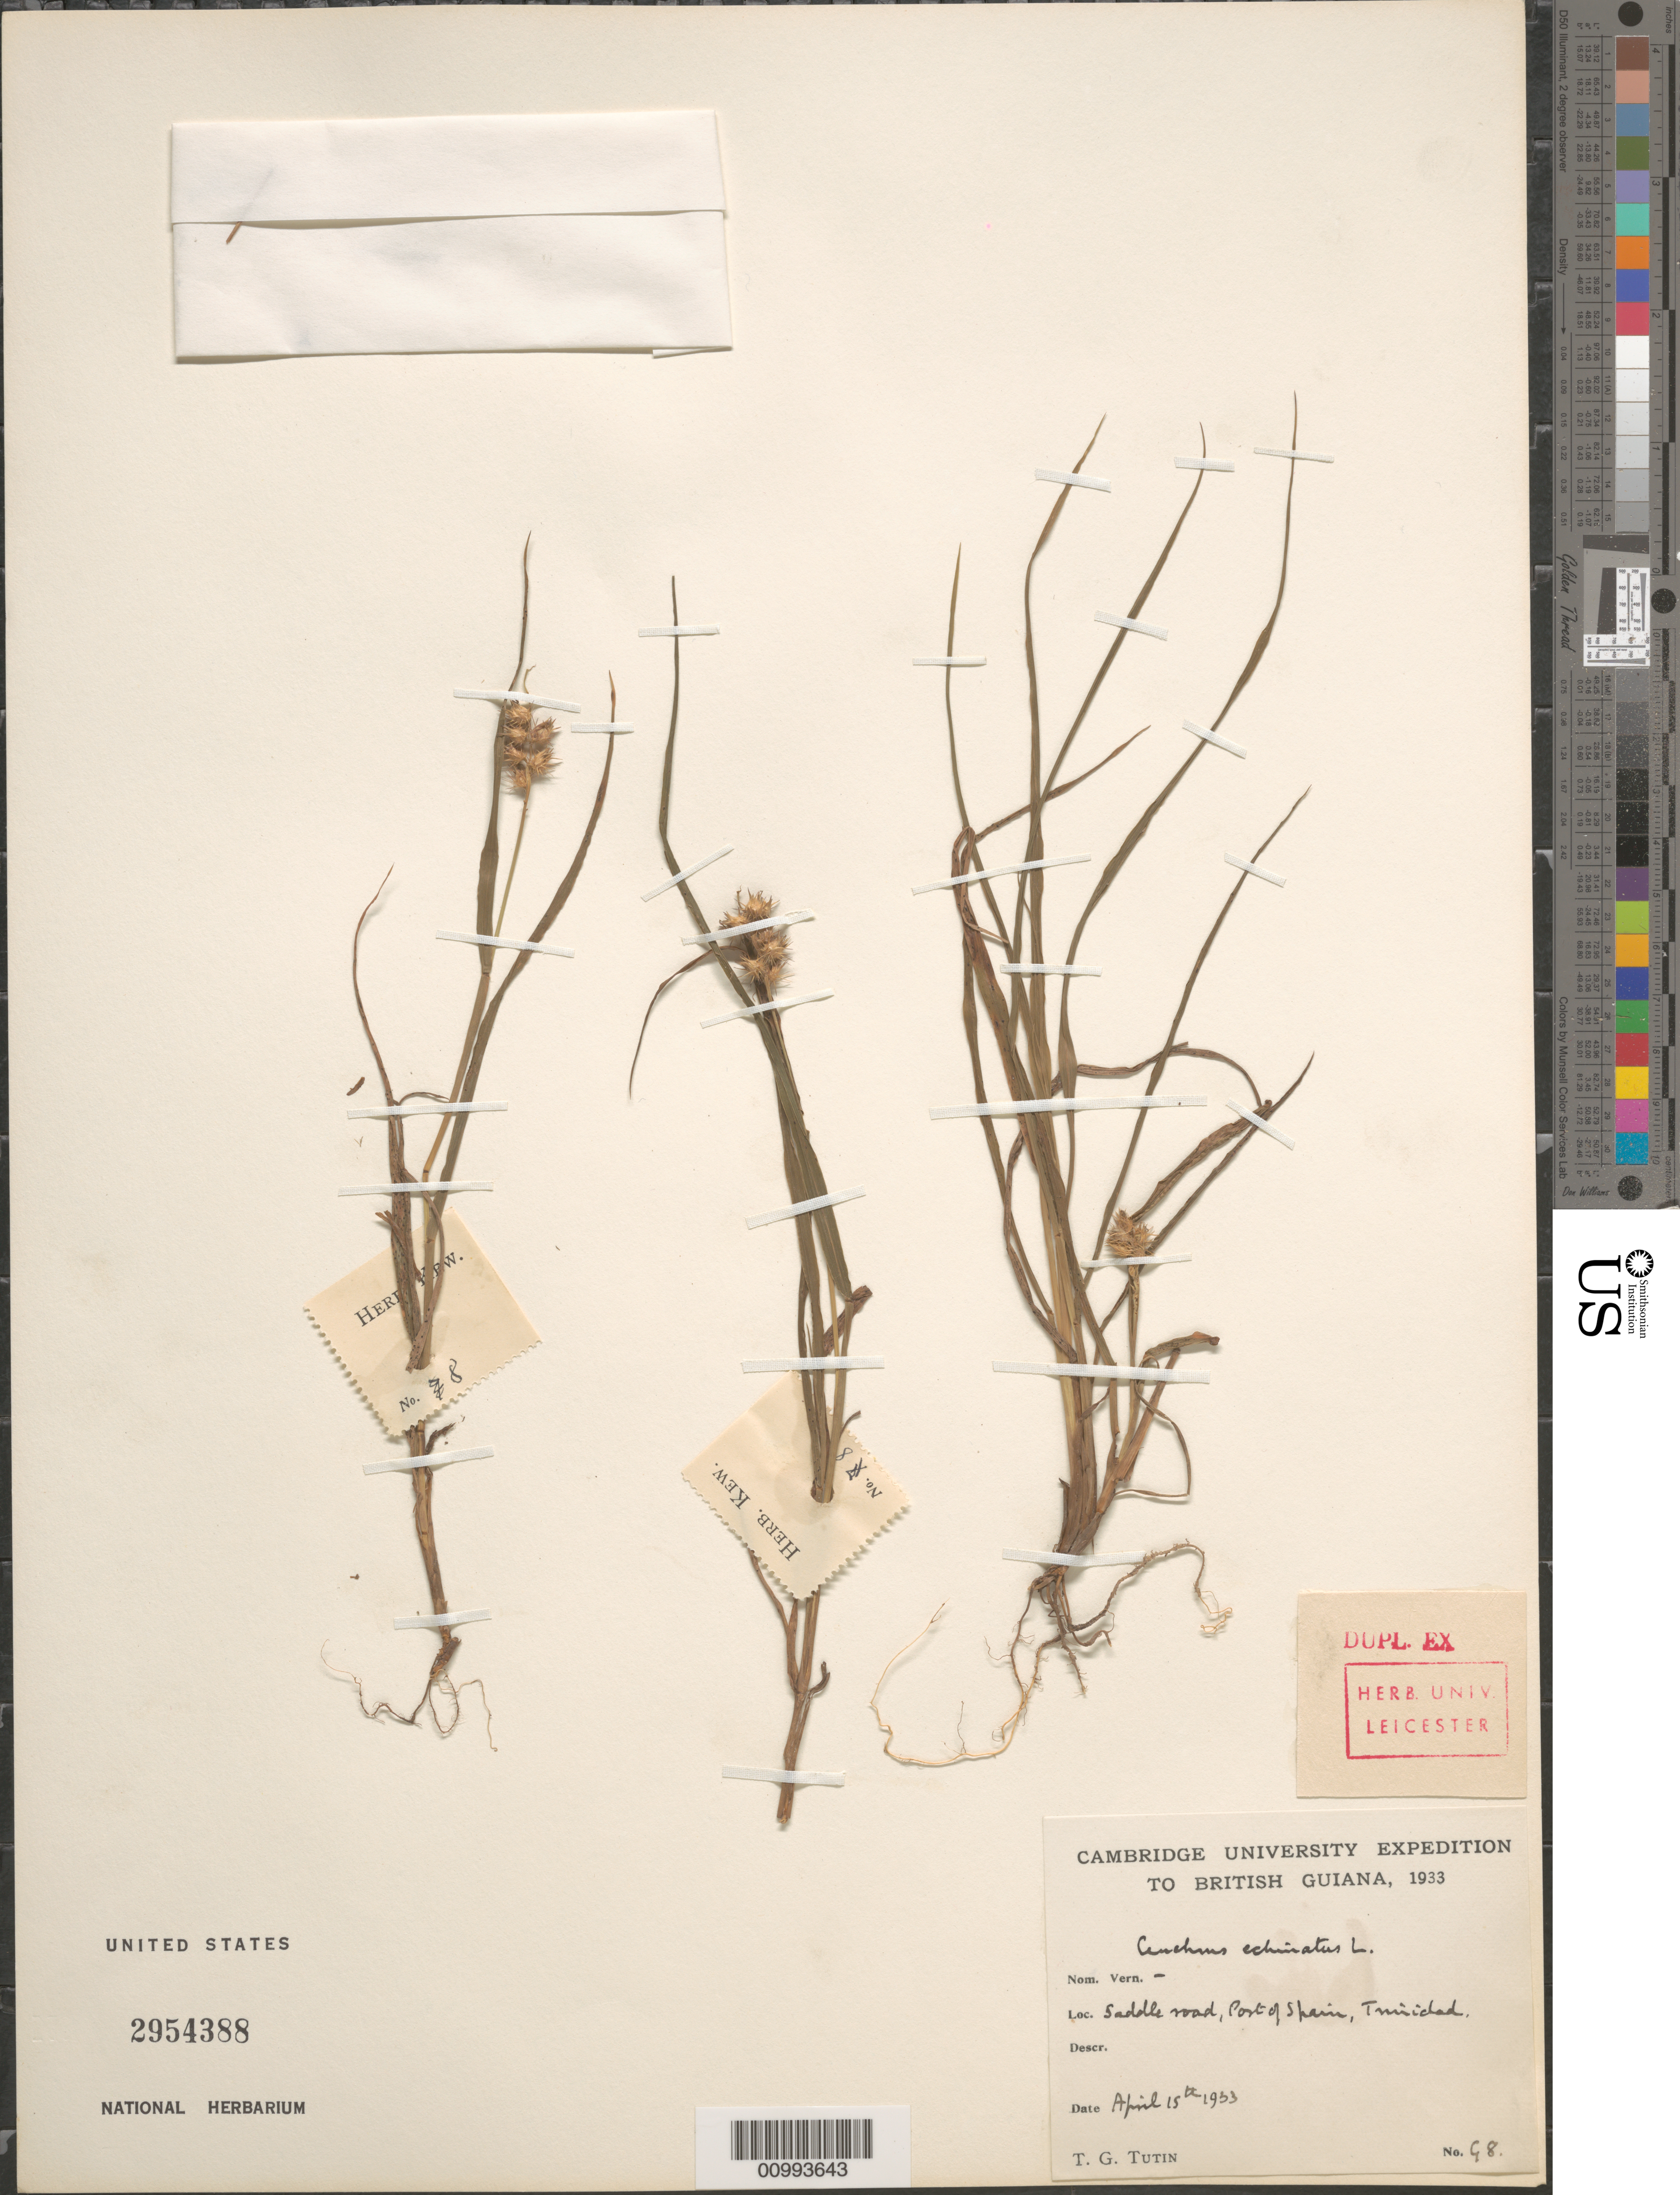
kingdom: Plantae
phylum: Tracheophyta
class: Liliopsida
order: Poales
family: Poaceae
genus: Cenchrus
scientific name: Cenchrus echinatus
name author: L.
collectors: T. G. Tutin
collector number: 98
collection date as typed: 15 Apr 1933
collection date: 1933-04-15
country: Trinidad and Tobago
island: Trinidad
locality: Port of Spain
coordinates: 0 N, 0 E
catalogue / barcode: US 2954388